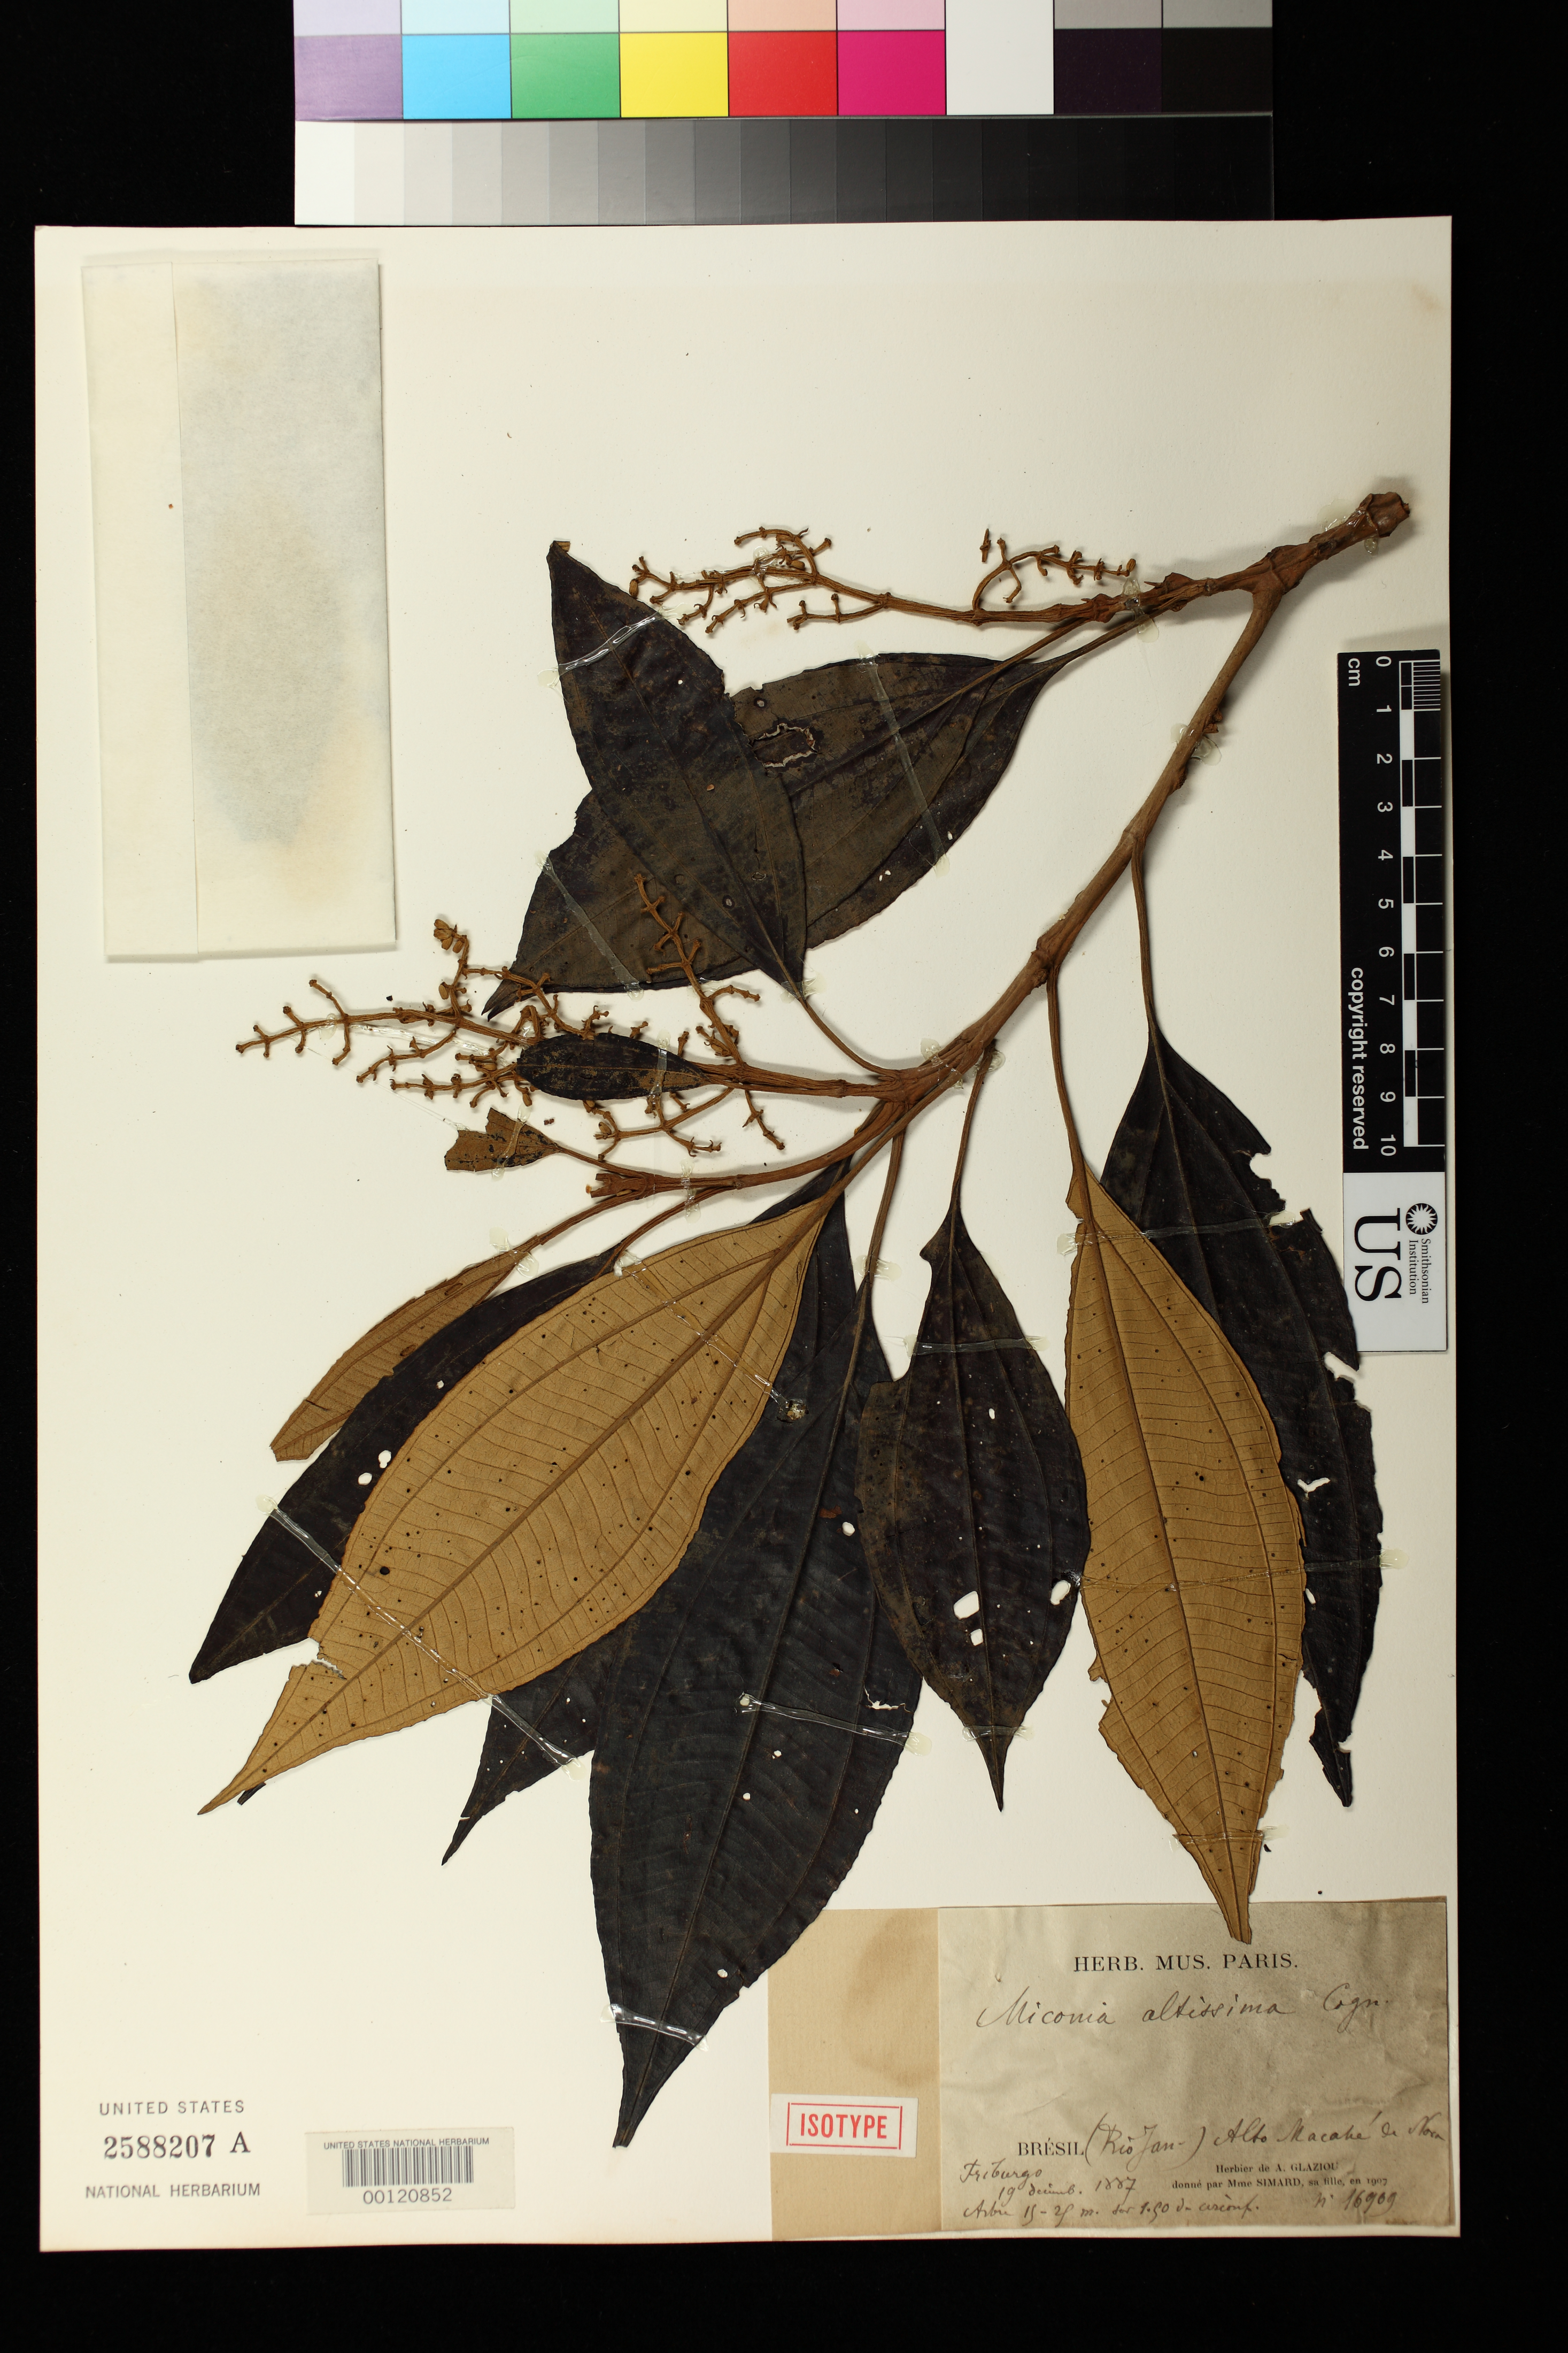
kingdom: Plantae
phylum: Tracheophyta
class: Magnoliopsida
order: Myrtales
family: Melastomataceae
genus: Miconia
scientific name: Miconia altissima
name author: Cogn. in A. DC.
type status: Isotype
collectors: A. F. M. Glaziou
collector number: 16909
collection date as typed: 19 Dec 1887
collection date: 1887-12-19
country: Brazil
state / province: Rio de Janeiro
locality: Alto Macahe de Novo Friburgo.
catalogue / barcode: US 2588207A